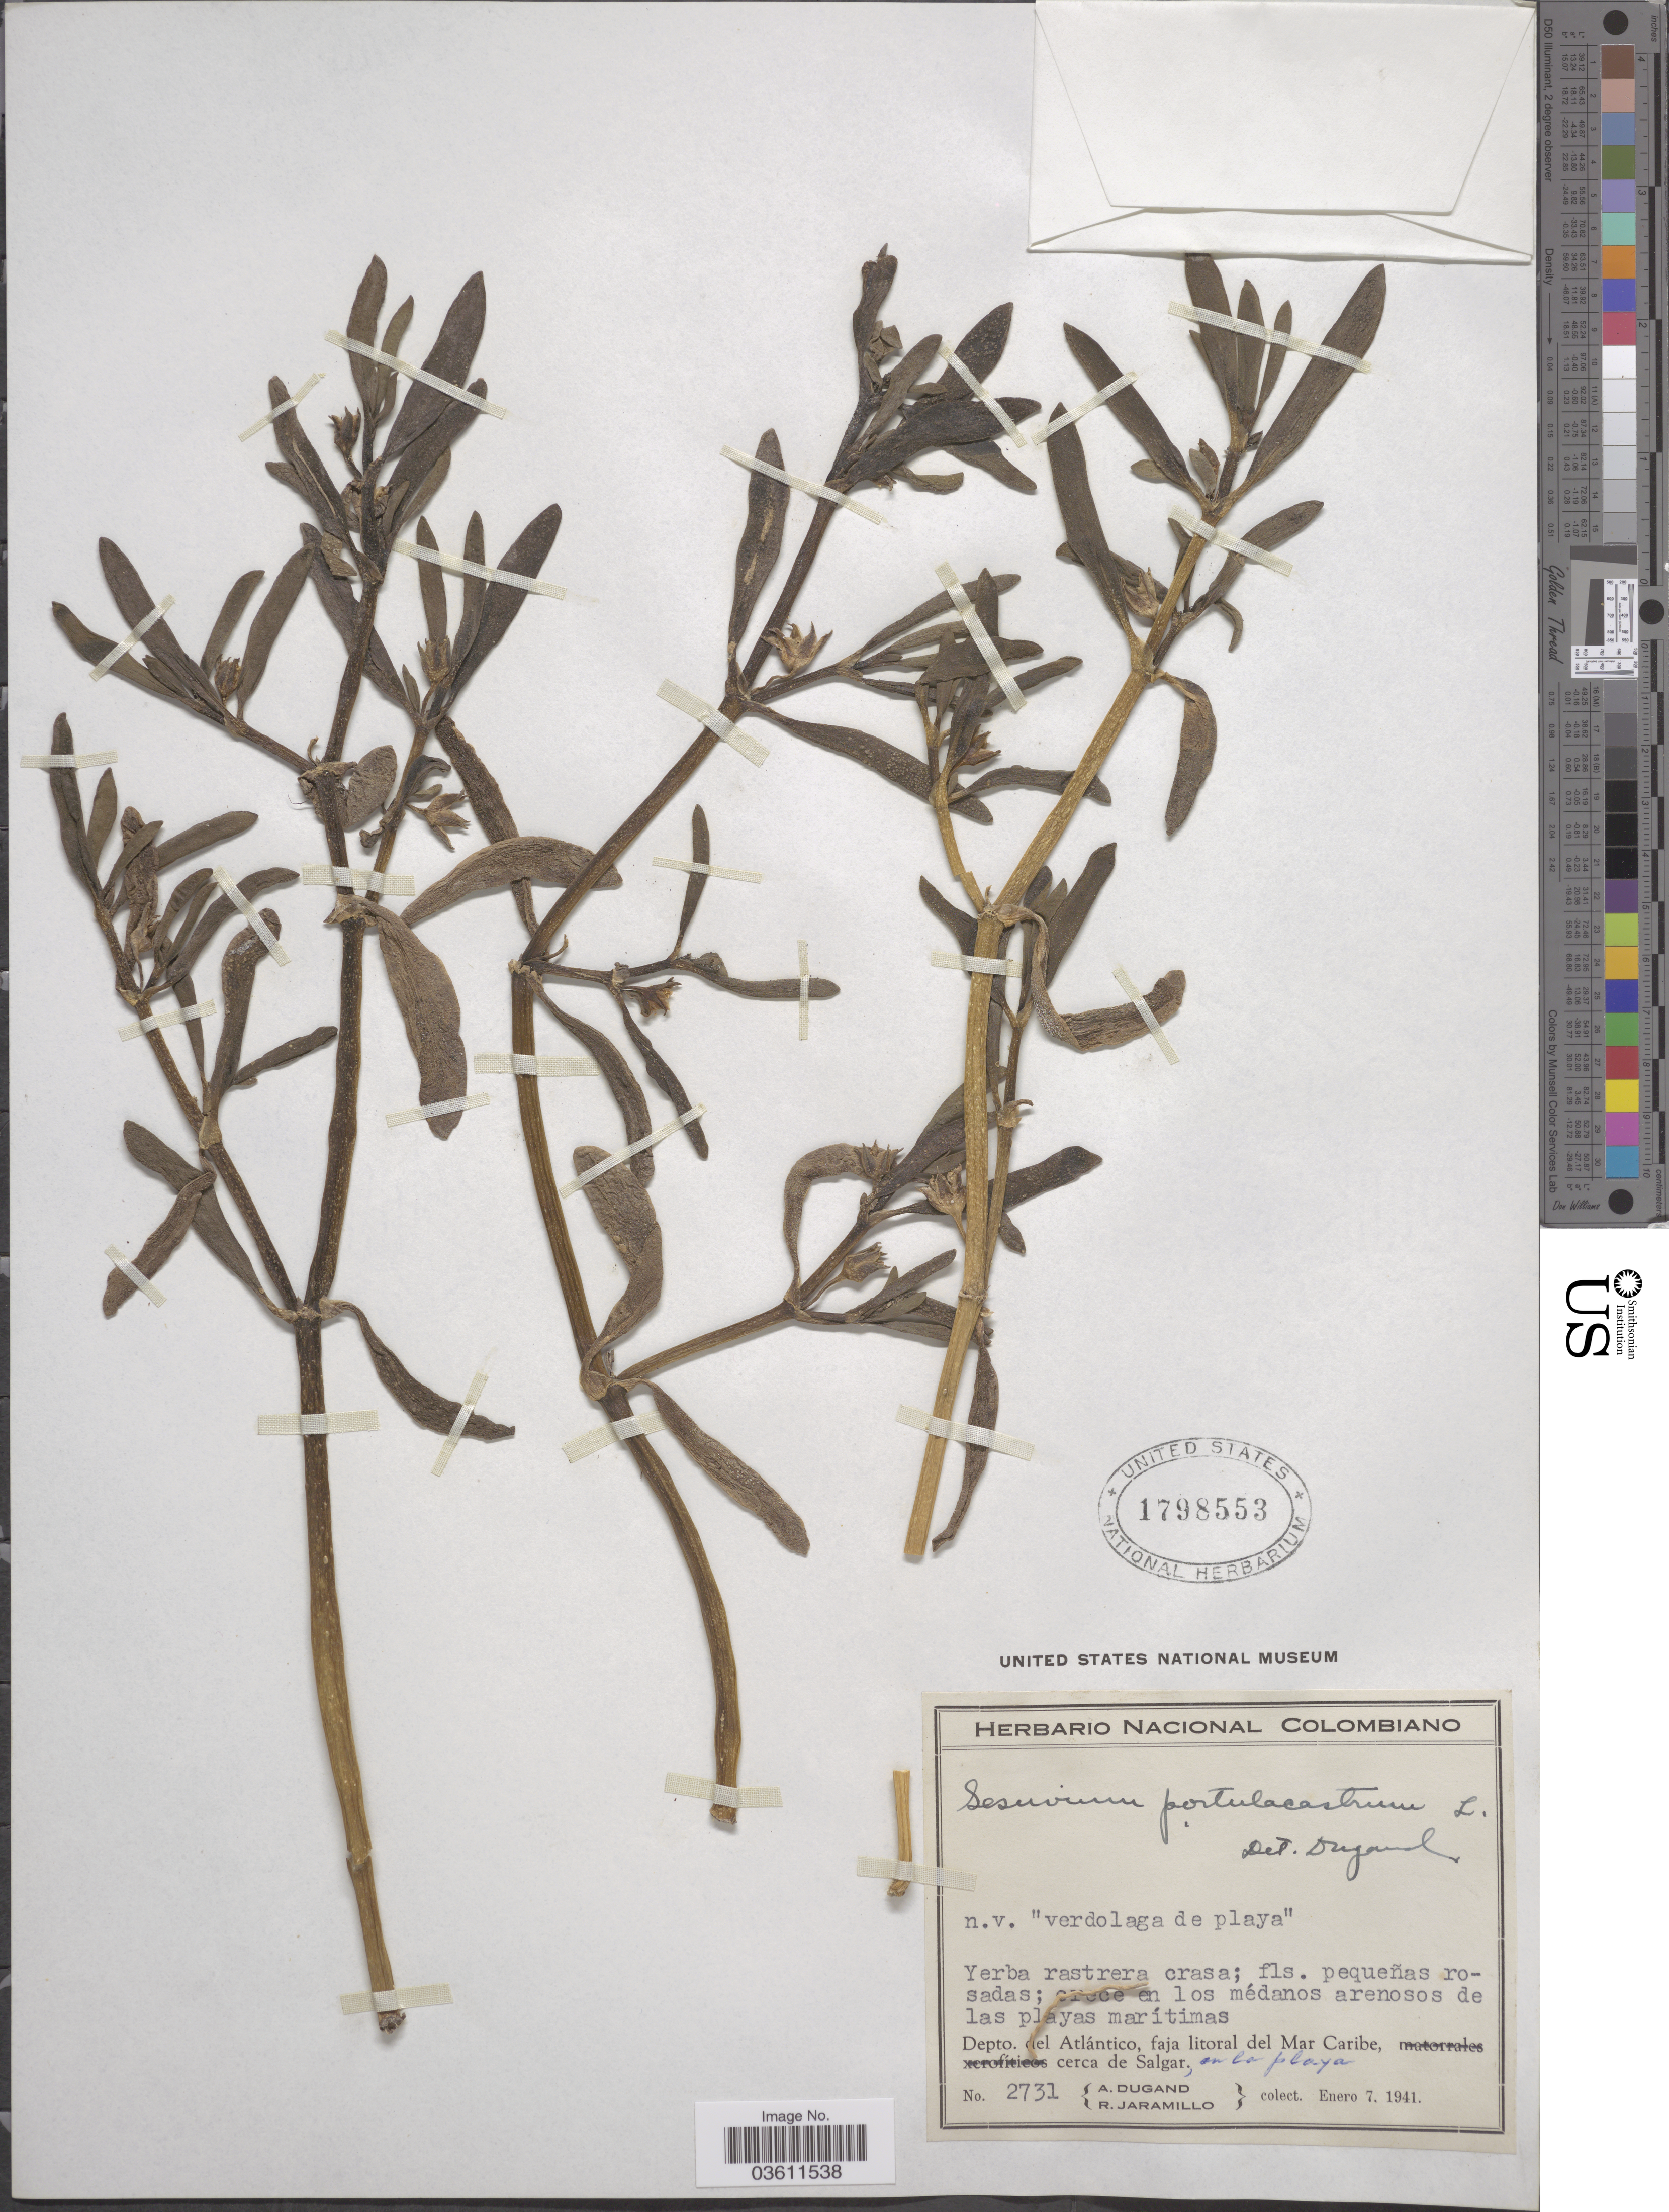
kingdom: Plantae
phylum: Tracheophyta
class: Magnoliopsida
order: Caryophyllales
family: Aizoaceae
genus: Sesuvium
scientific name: Sesuvium portulacastrum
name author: (L.) L.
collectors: A. Dugand & R. Jaramillo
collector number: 2731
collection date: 1941-01-07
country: Colombia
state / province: Atlántico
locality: Depto. del Atlántico, faja litoral del Mar Caribe, cerca de Salgar, en la playa.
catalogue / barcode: US 1798553